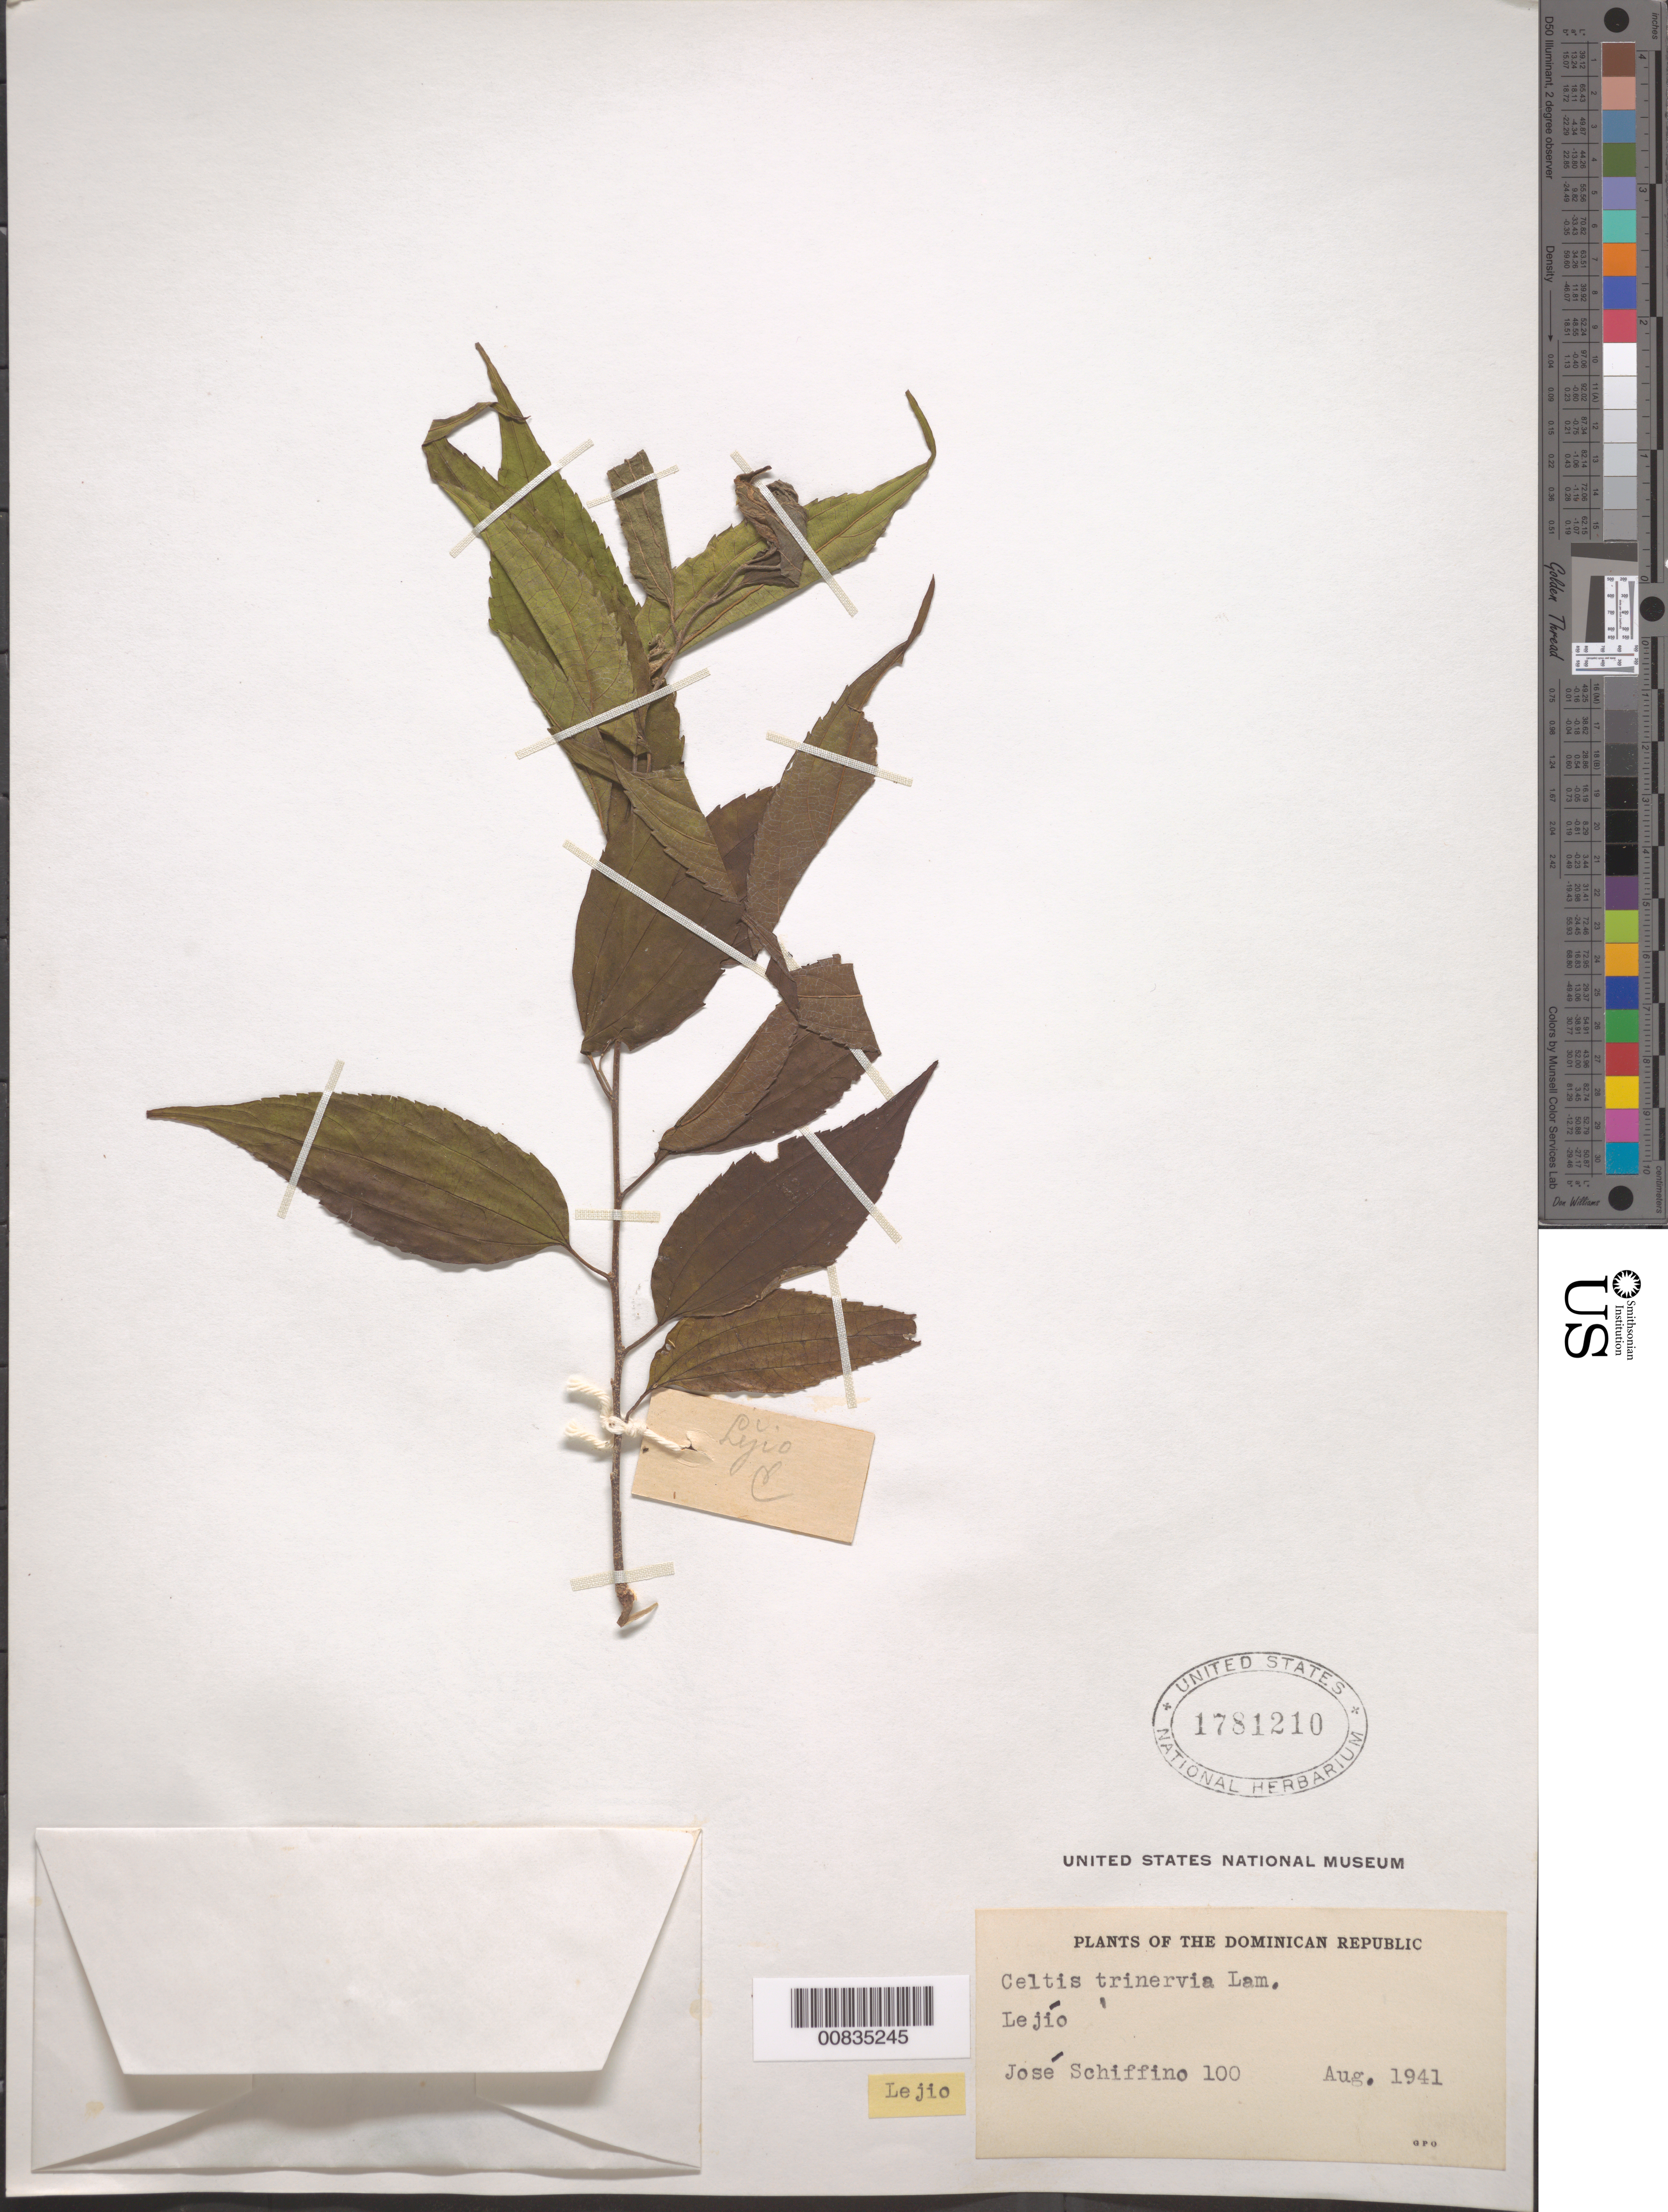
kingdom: Plantae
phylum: Tracheophyta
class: Magnoliopsida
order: Rosales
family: Cannabaceae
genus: Celtis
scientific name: Celtis trinervia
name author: Lam.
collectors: J. Schiffino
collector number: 100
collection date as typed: Aug 1941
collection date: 1941-08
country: Dominican Republic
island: Hispaniola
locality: Dominican Republic.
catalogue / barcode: US 1781210